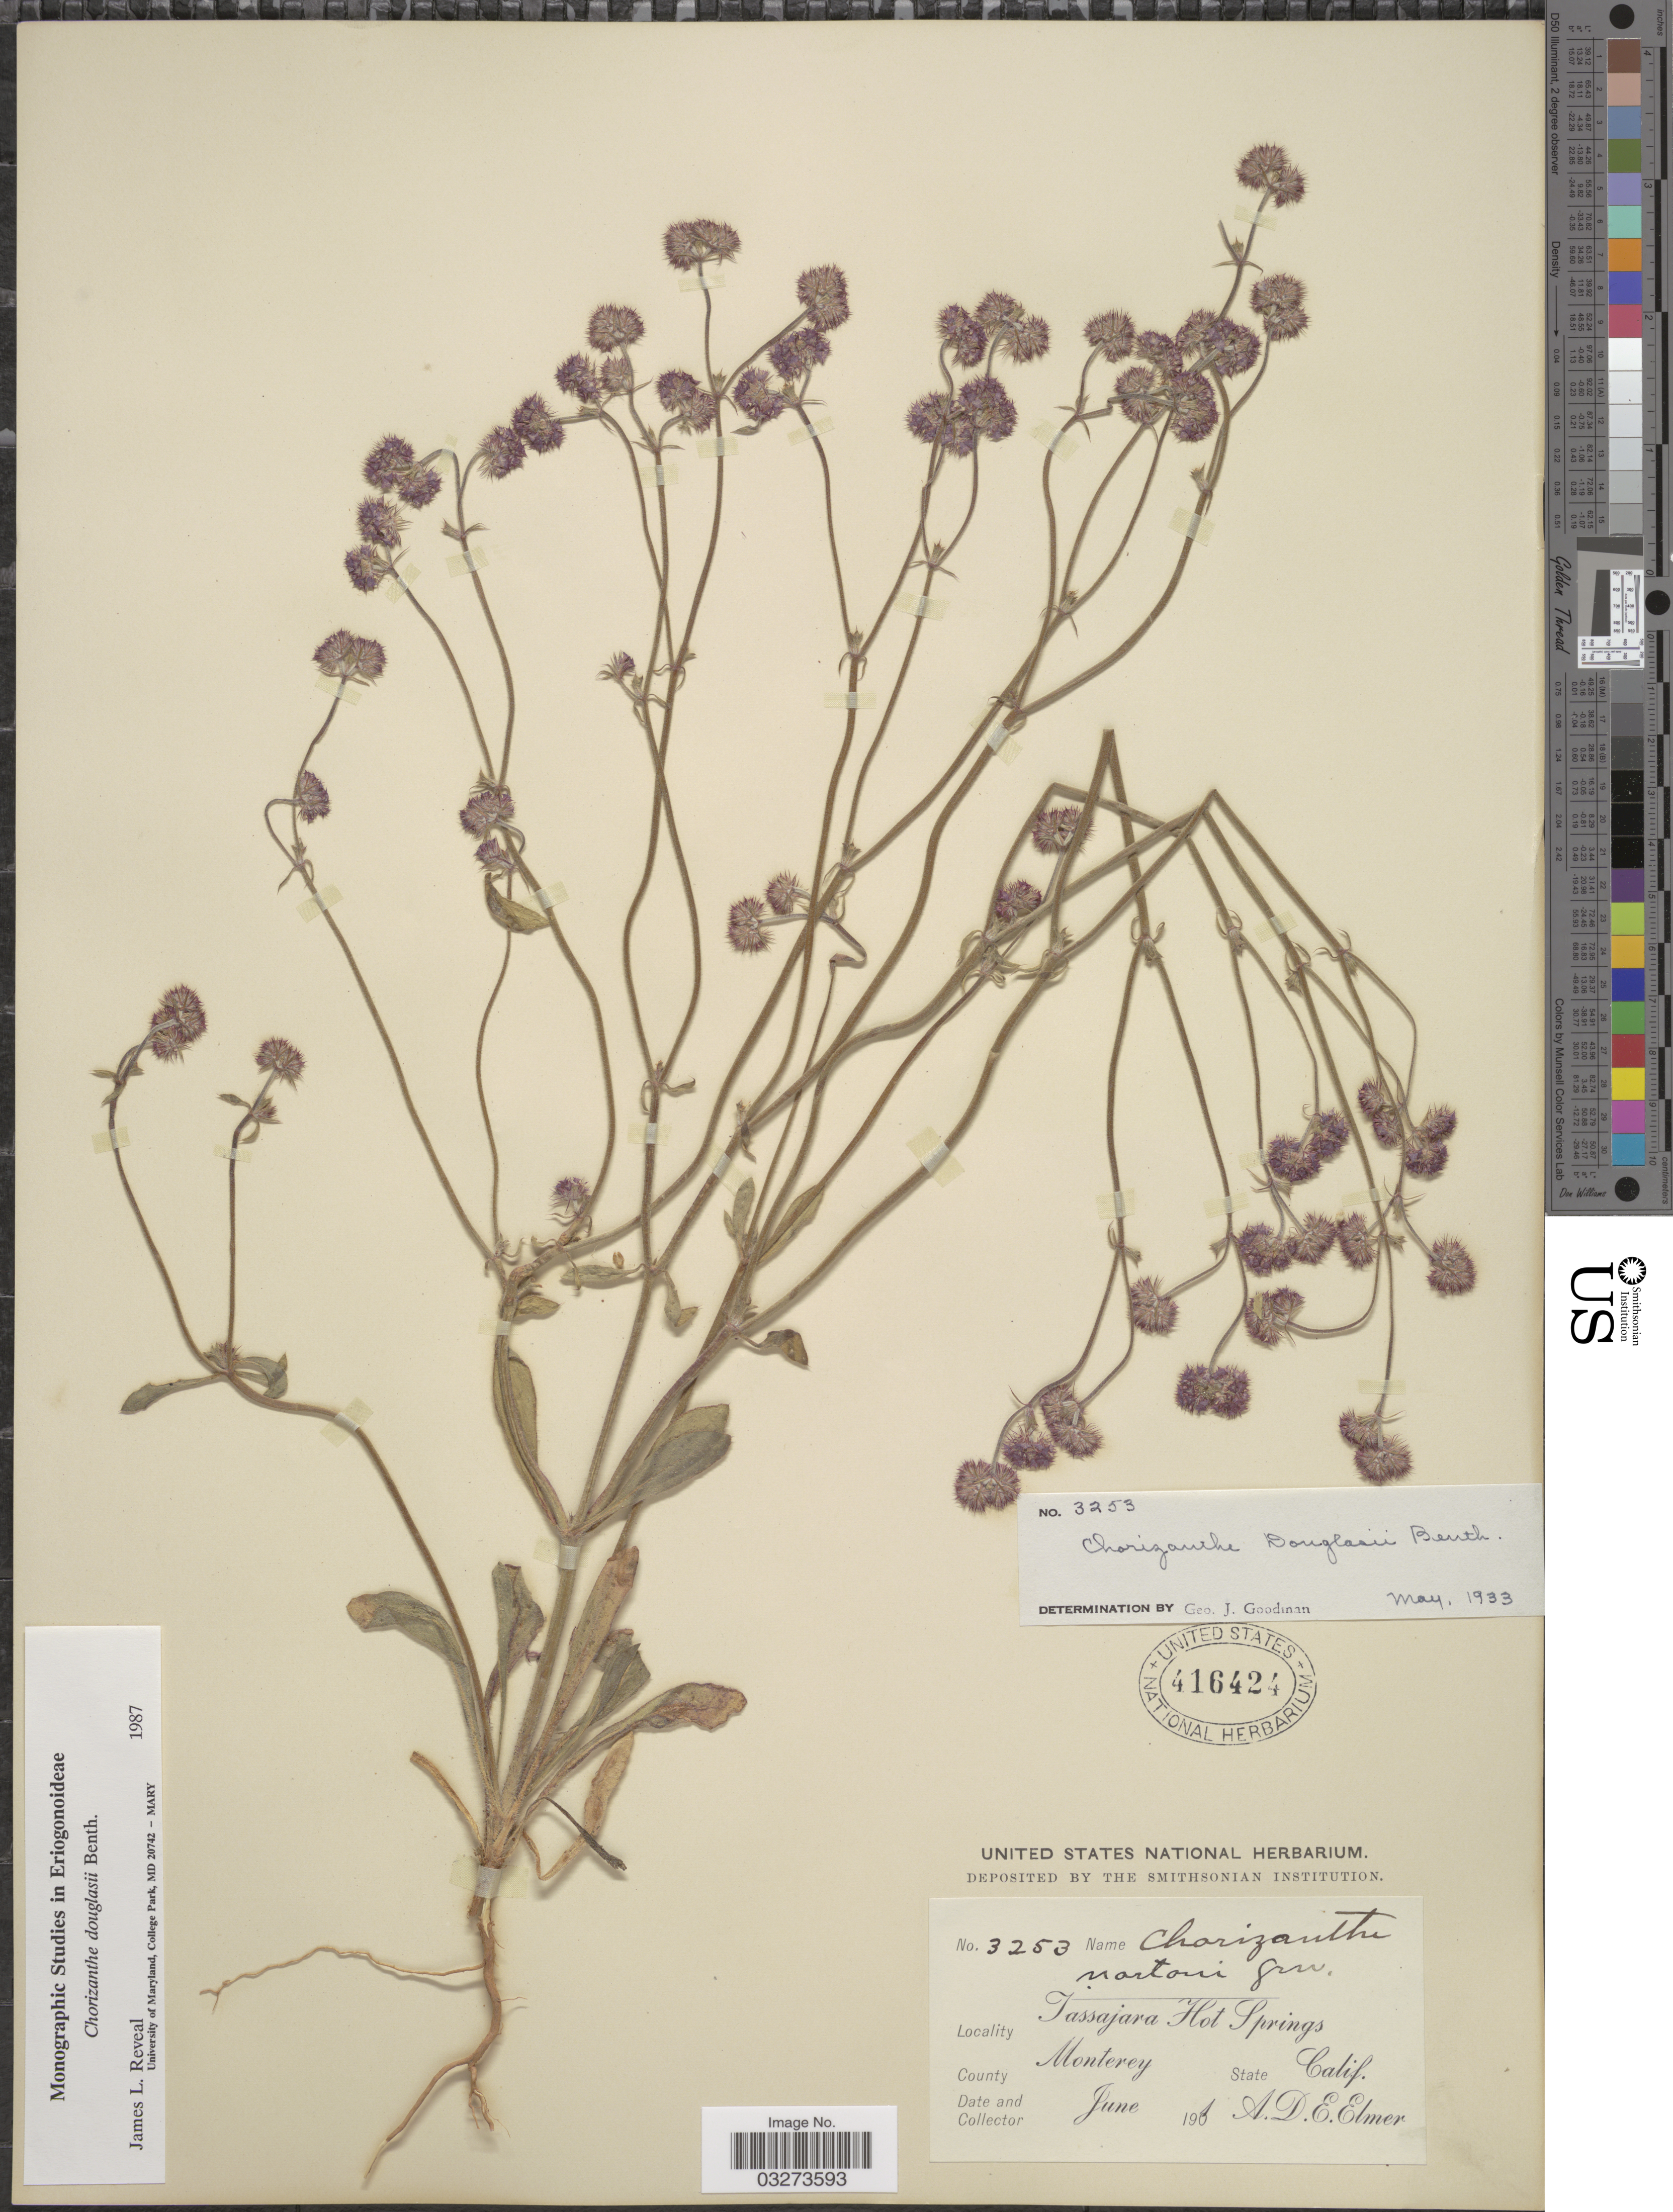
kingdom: Plantae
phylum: Tracheophyta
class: Magnoliopsida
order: Caryophyllales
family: Polygonaceae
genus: Chorizanthe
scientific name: Chorizanthe douglasii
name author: Benth.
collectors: A. D. E. Elmer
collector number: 3253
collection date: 1901-06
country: United States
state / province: California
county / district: Monterey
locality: Tassajara Hot Springs. County Monterey.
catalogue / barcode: US 416424